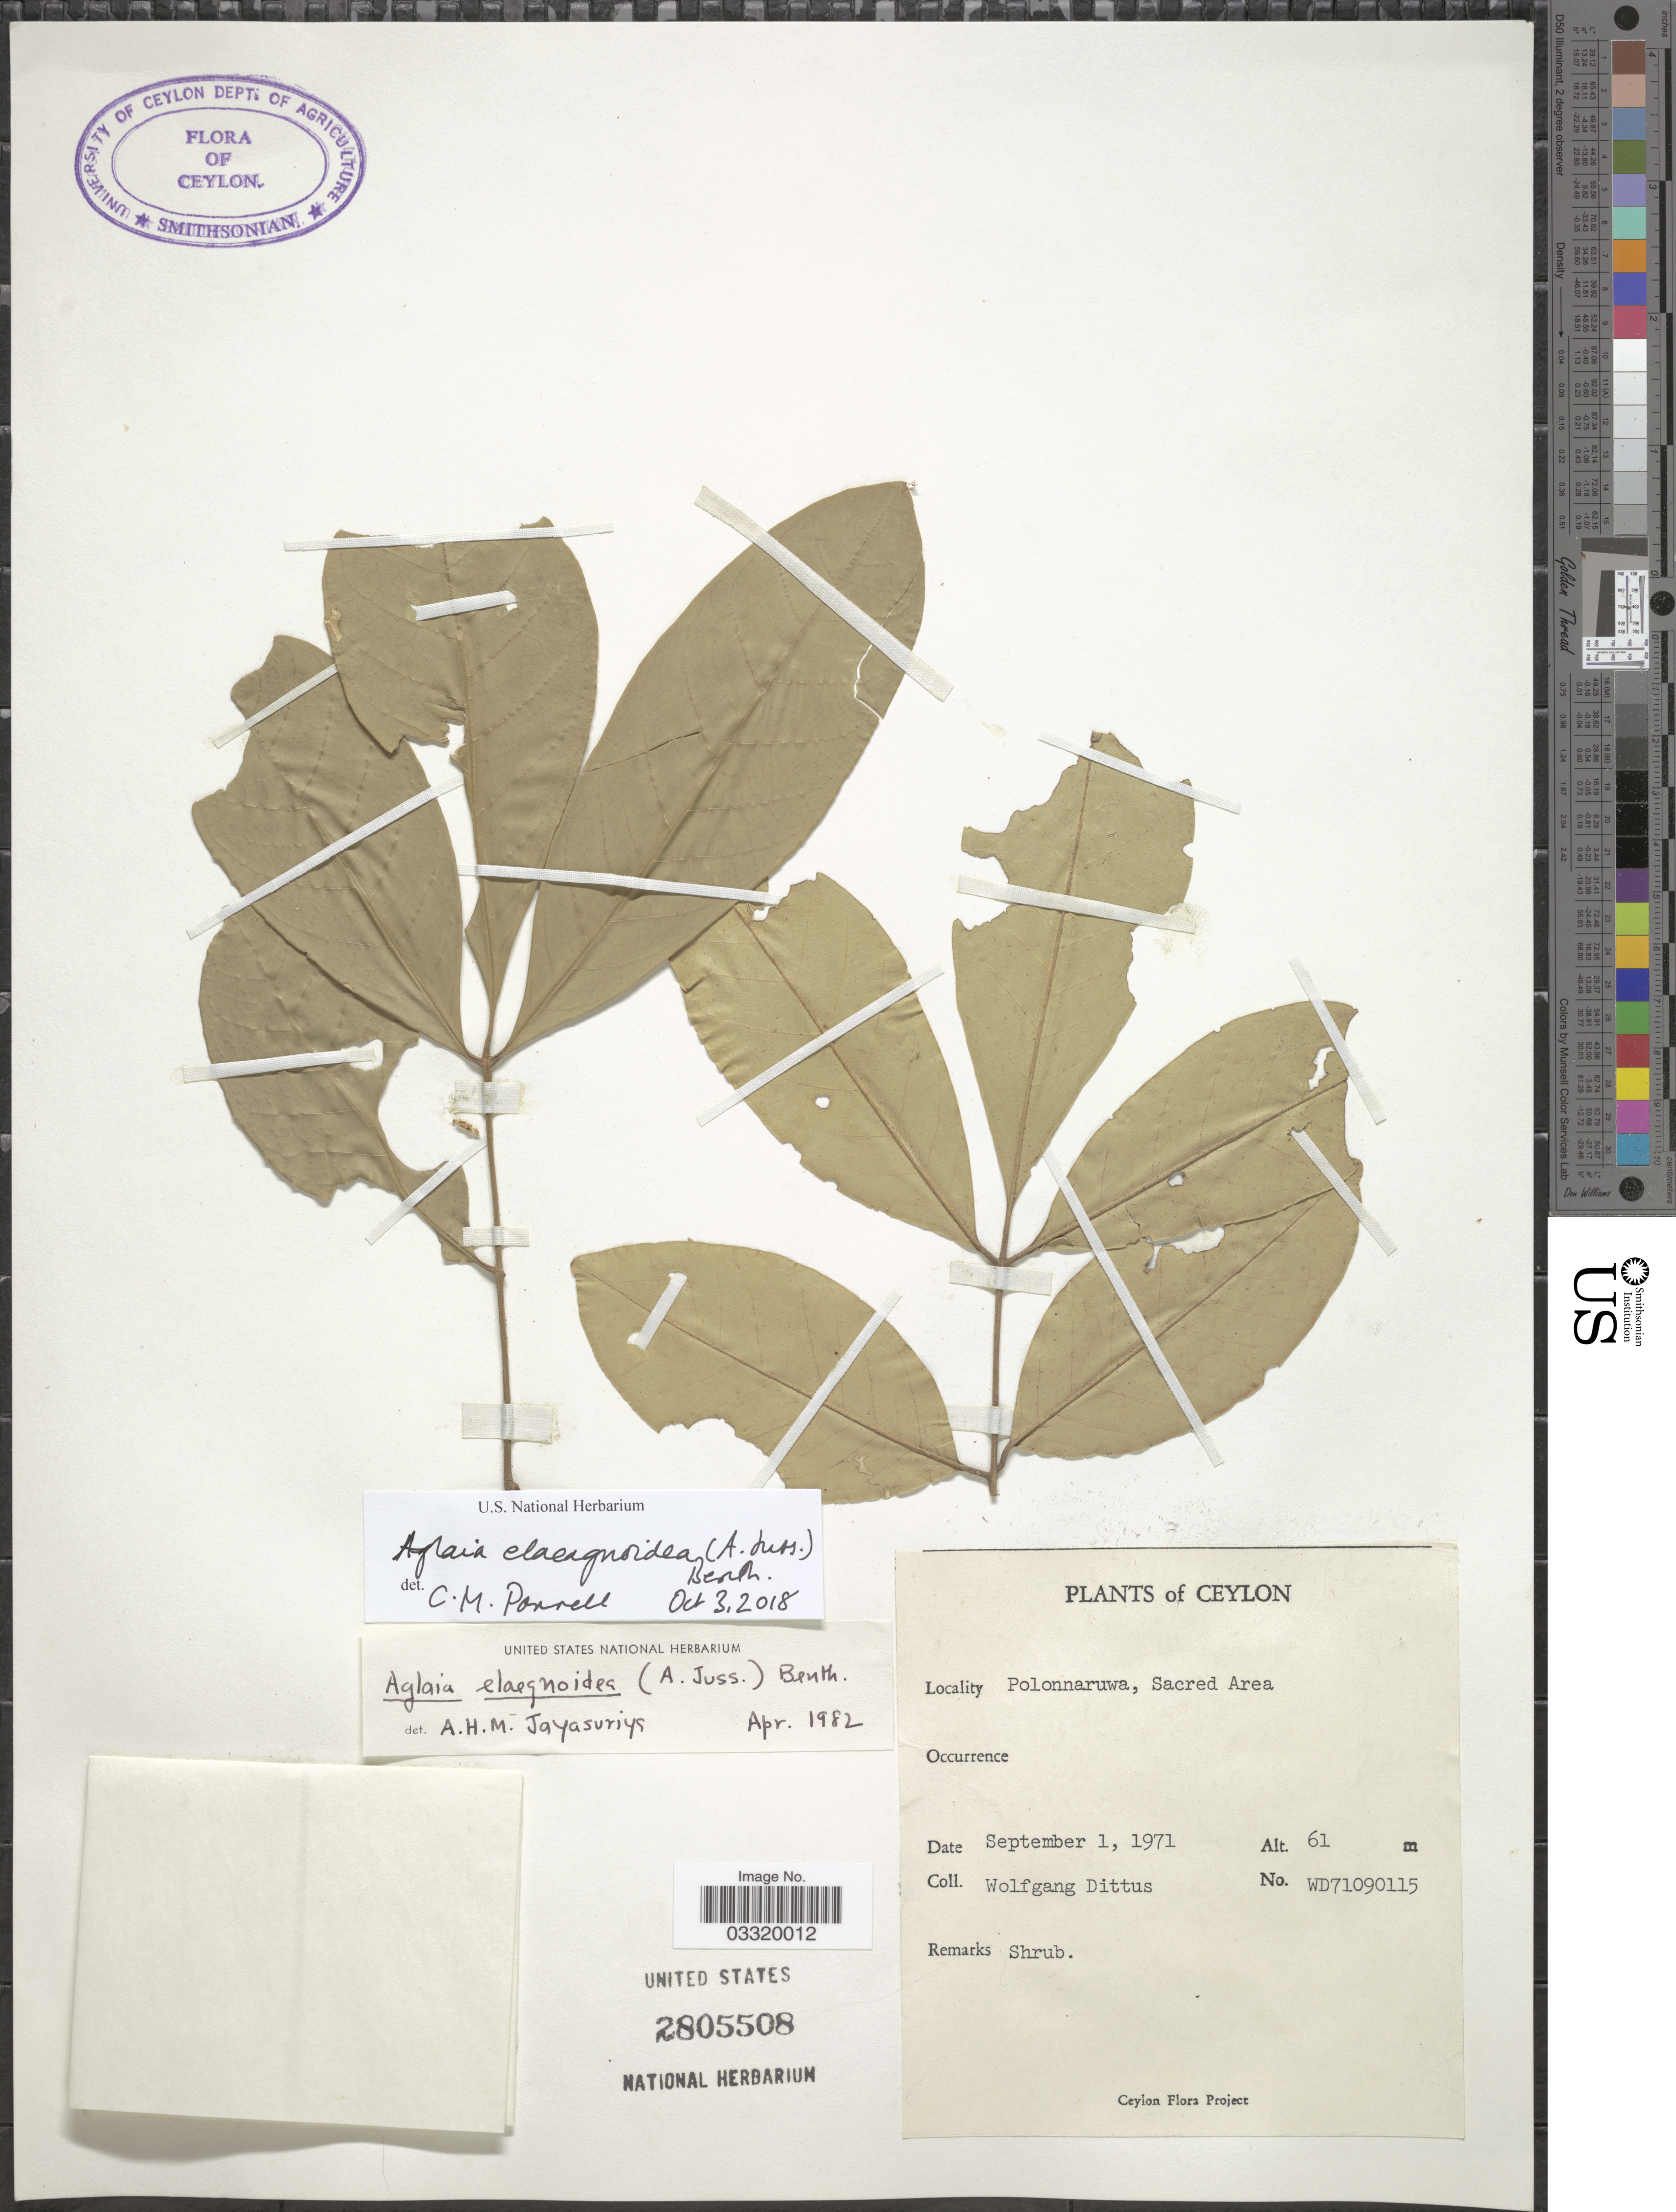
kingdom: Plantae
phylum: Tracheophyta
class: Magnoliopsida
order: Sapindales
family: Meliaceae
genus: Aglaia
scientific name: Aglaia elaeagnoidea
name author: (A. Juss.) Benth.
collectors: W. Dittus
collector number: WD71090115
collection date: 1971-09-01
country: Sri Lanka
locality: Ceylon. Polonnaruwa, Sacred Area.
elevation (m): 61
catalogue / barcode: US 2805508